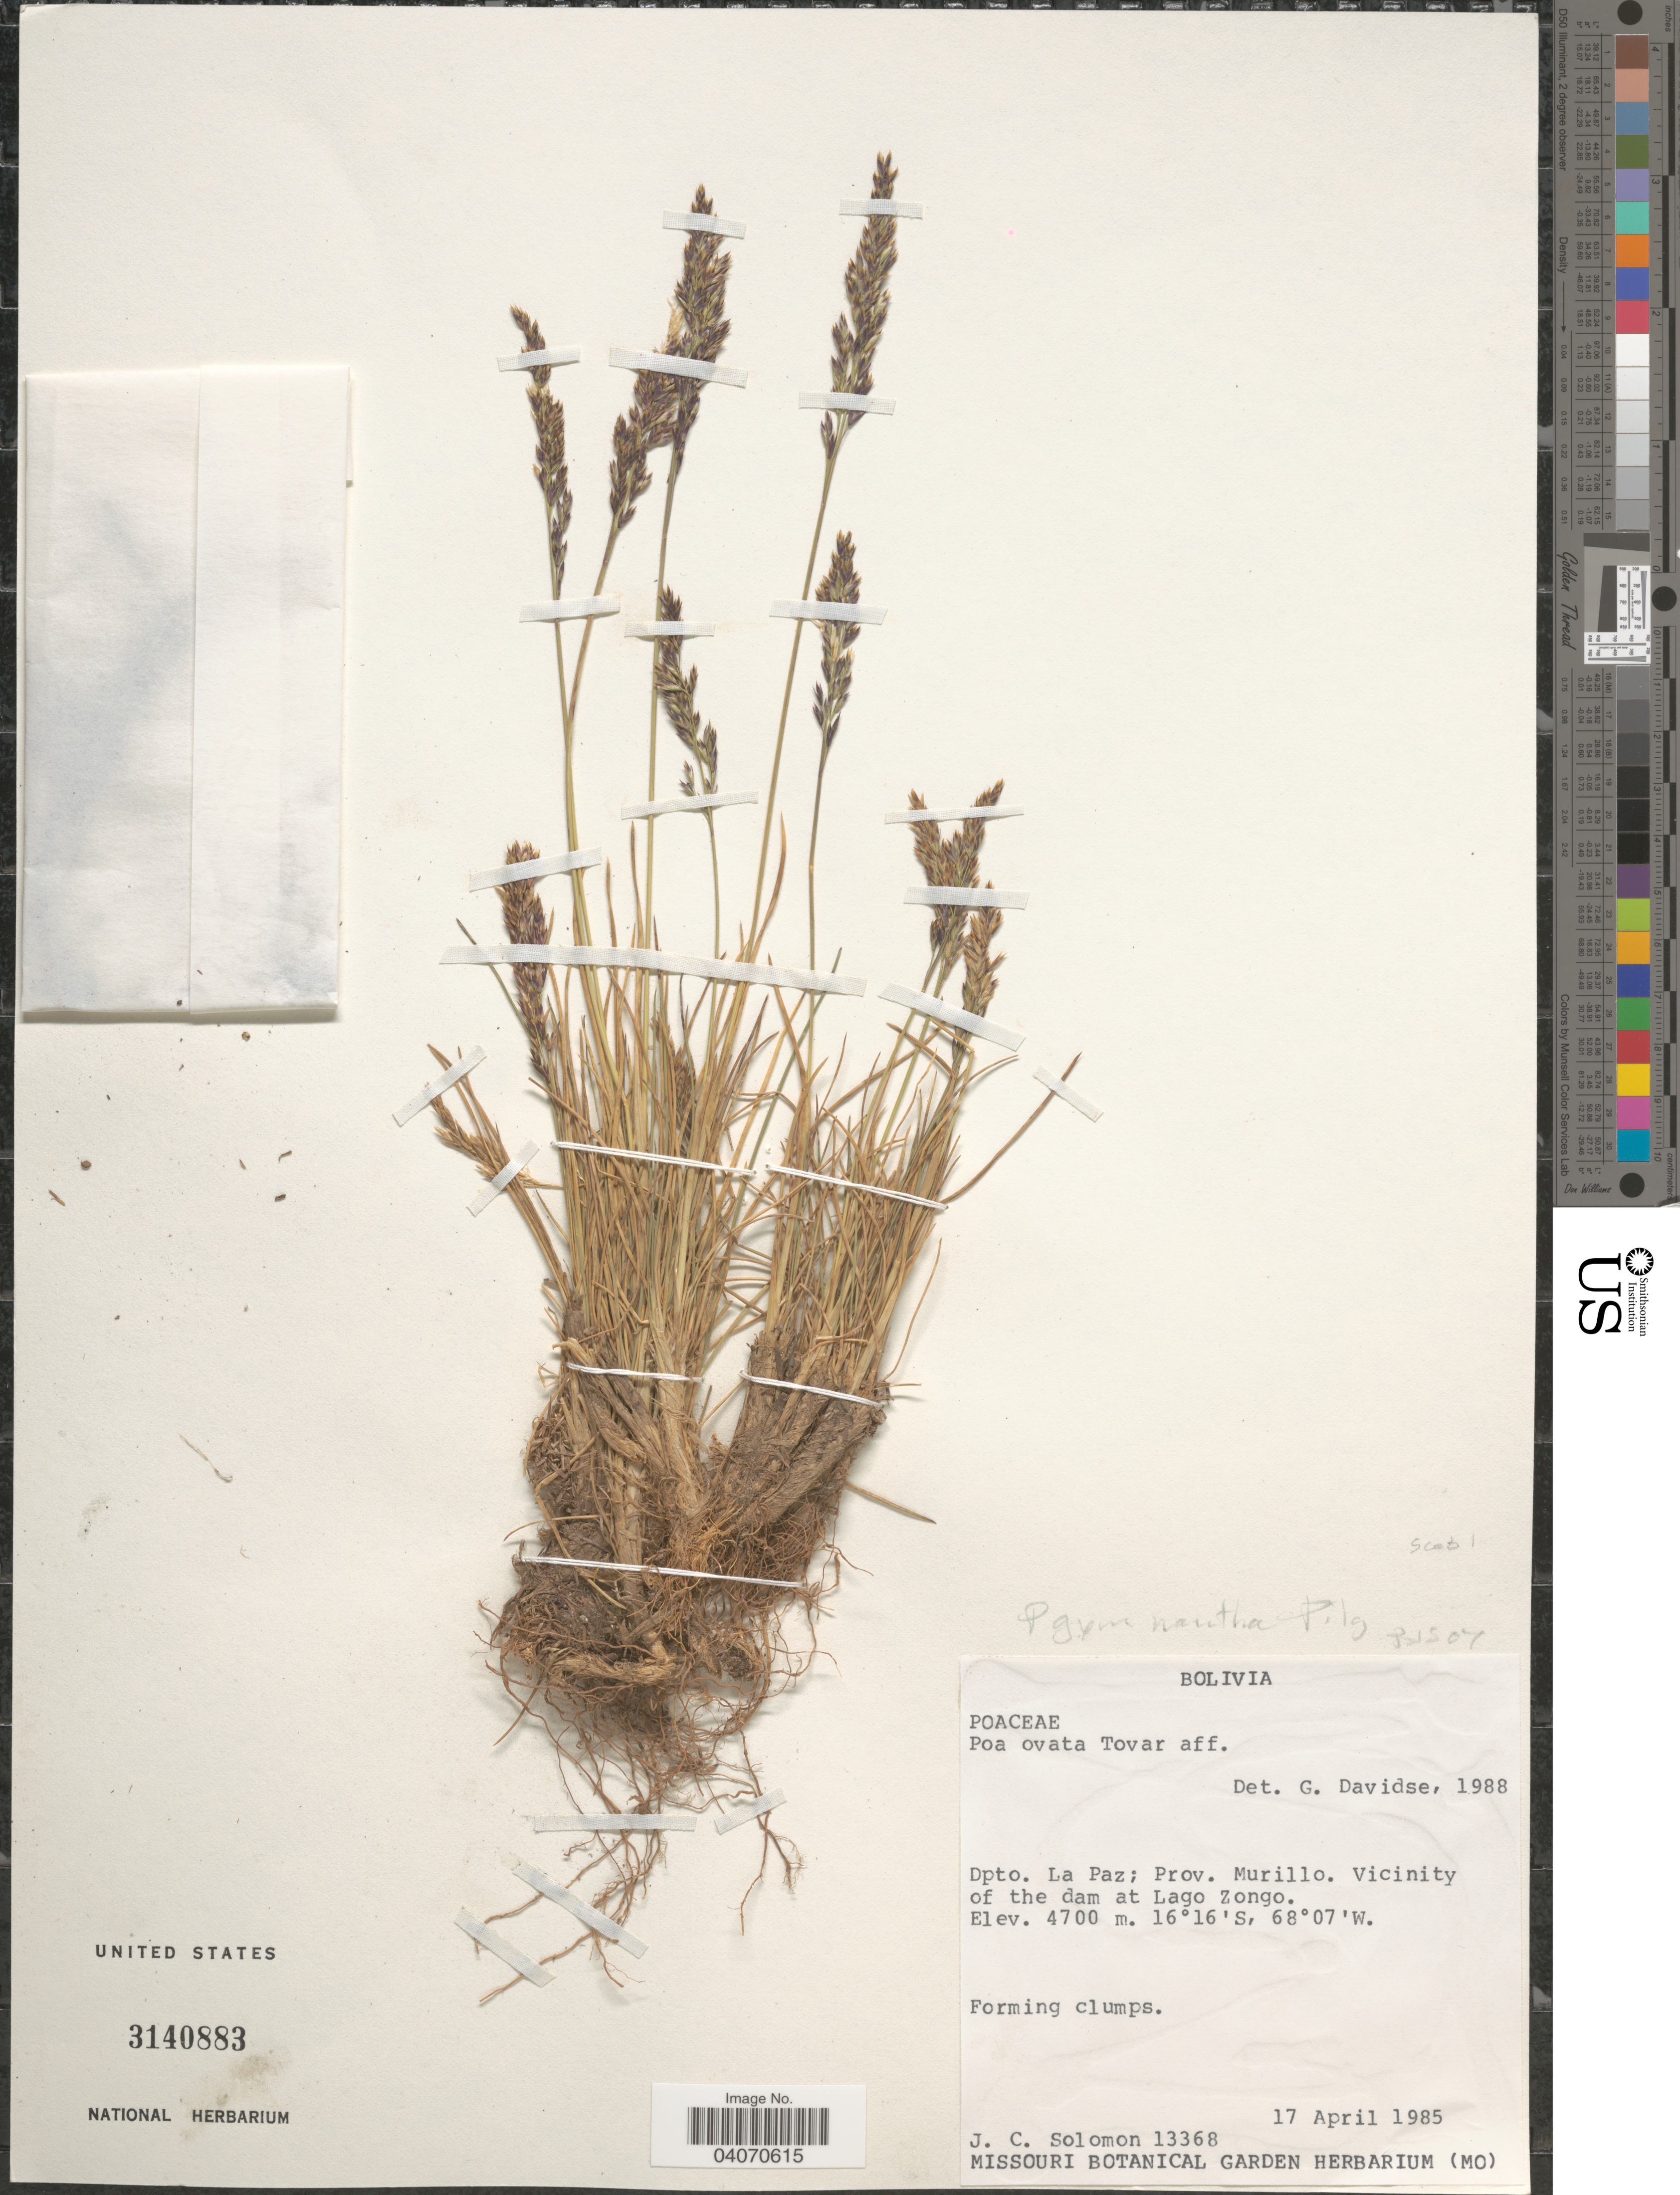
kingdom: Plantae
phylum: Tracheophyta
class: Liliopsida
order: Poales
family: Poaceae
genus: Poa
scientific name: Poa gymnantha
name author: Pilg.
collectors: J. C. Solomon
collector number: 13368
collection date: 1985-04-17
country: Bolivia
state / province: La Paz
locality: Dpto. La Paz; Prov. Murillo. Vicinity of the dam at Lago Zongo.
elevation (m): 4700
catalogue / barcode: US 3140883